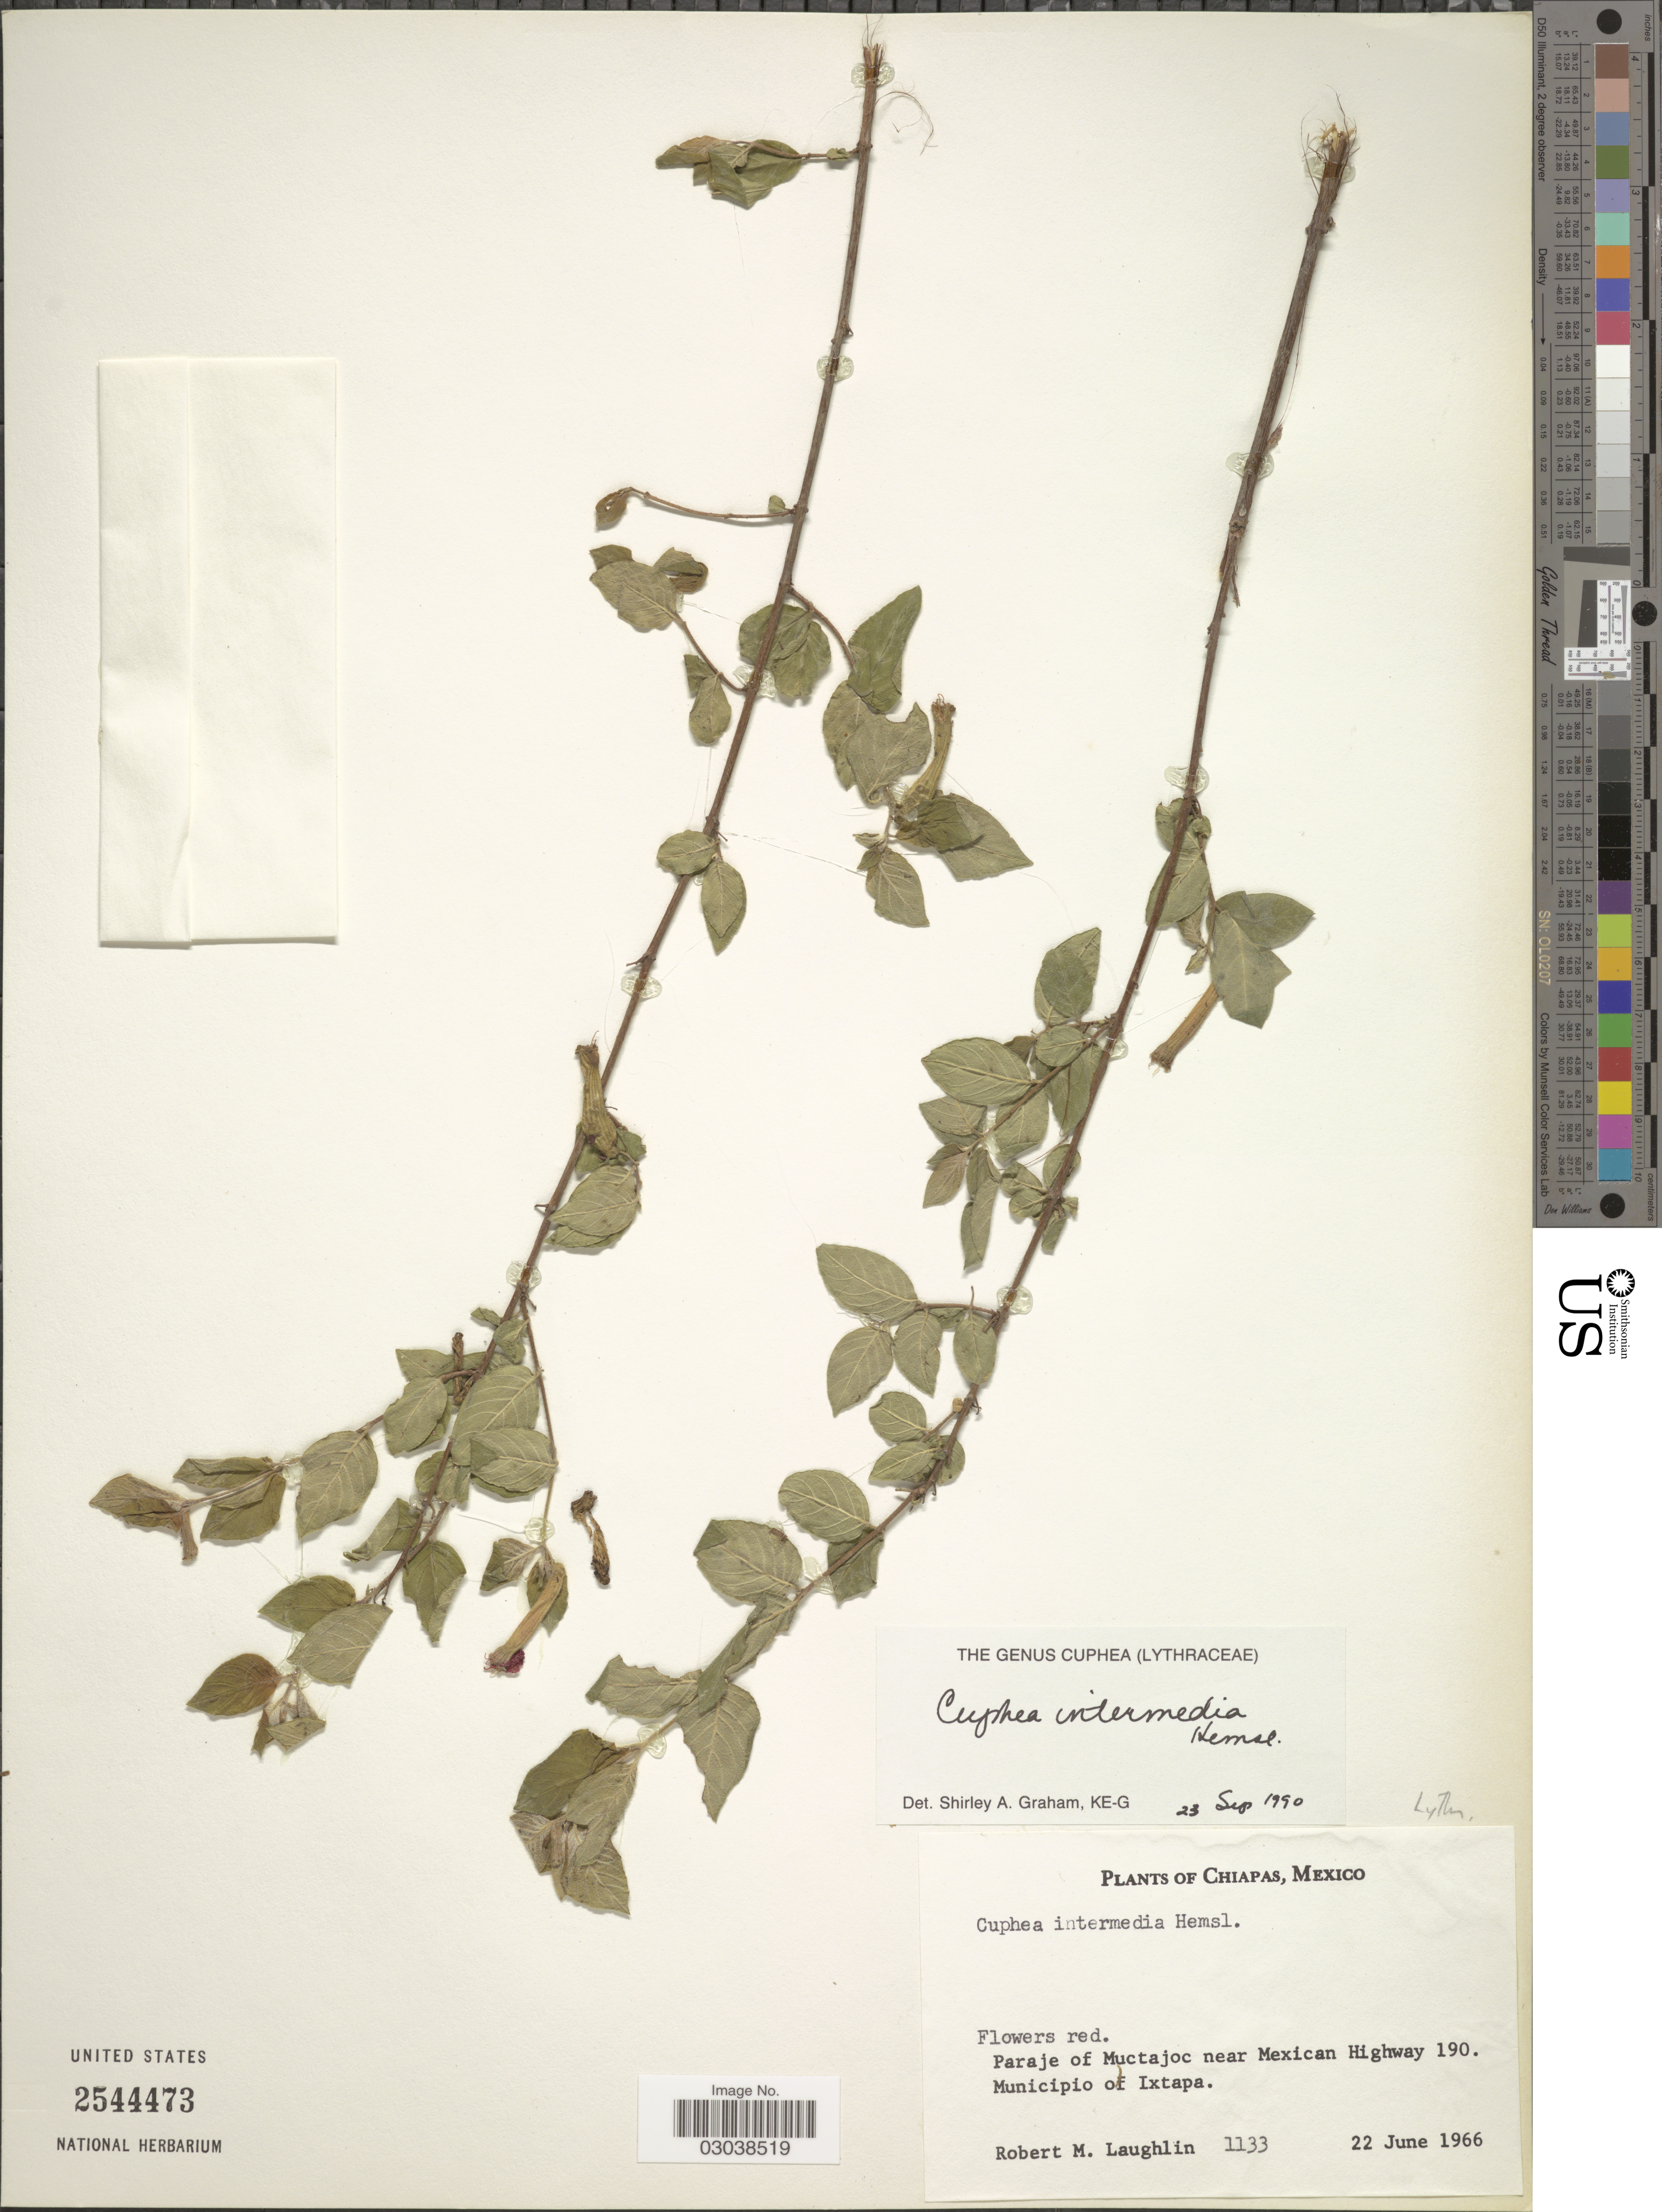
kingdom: Plantae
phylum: Tracheophyta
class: Magnoliopsida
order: Myrtales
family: Lythraceae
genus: Cuphea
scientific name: Cuphea intermedia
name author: Hemsl.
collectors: R. M. Laughlin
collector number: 1133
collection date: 1966-06-22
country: Mexico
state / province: Chiapas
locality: Paraje of Muctajoc near Mexican Highway 190, Municipio of Ixtapa.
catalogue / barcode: US 2544473